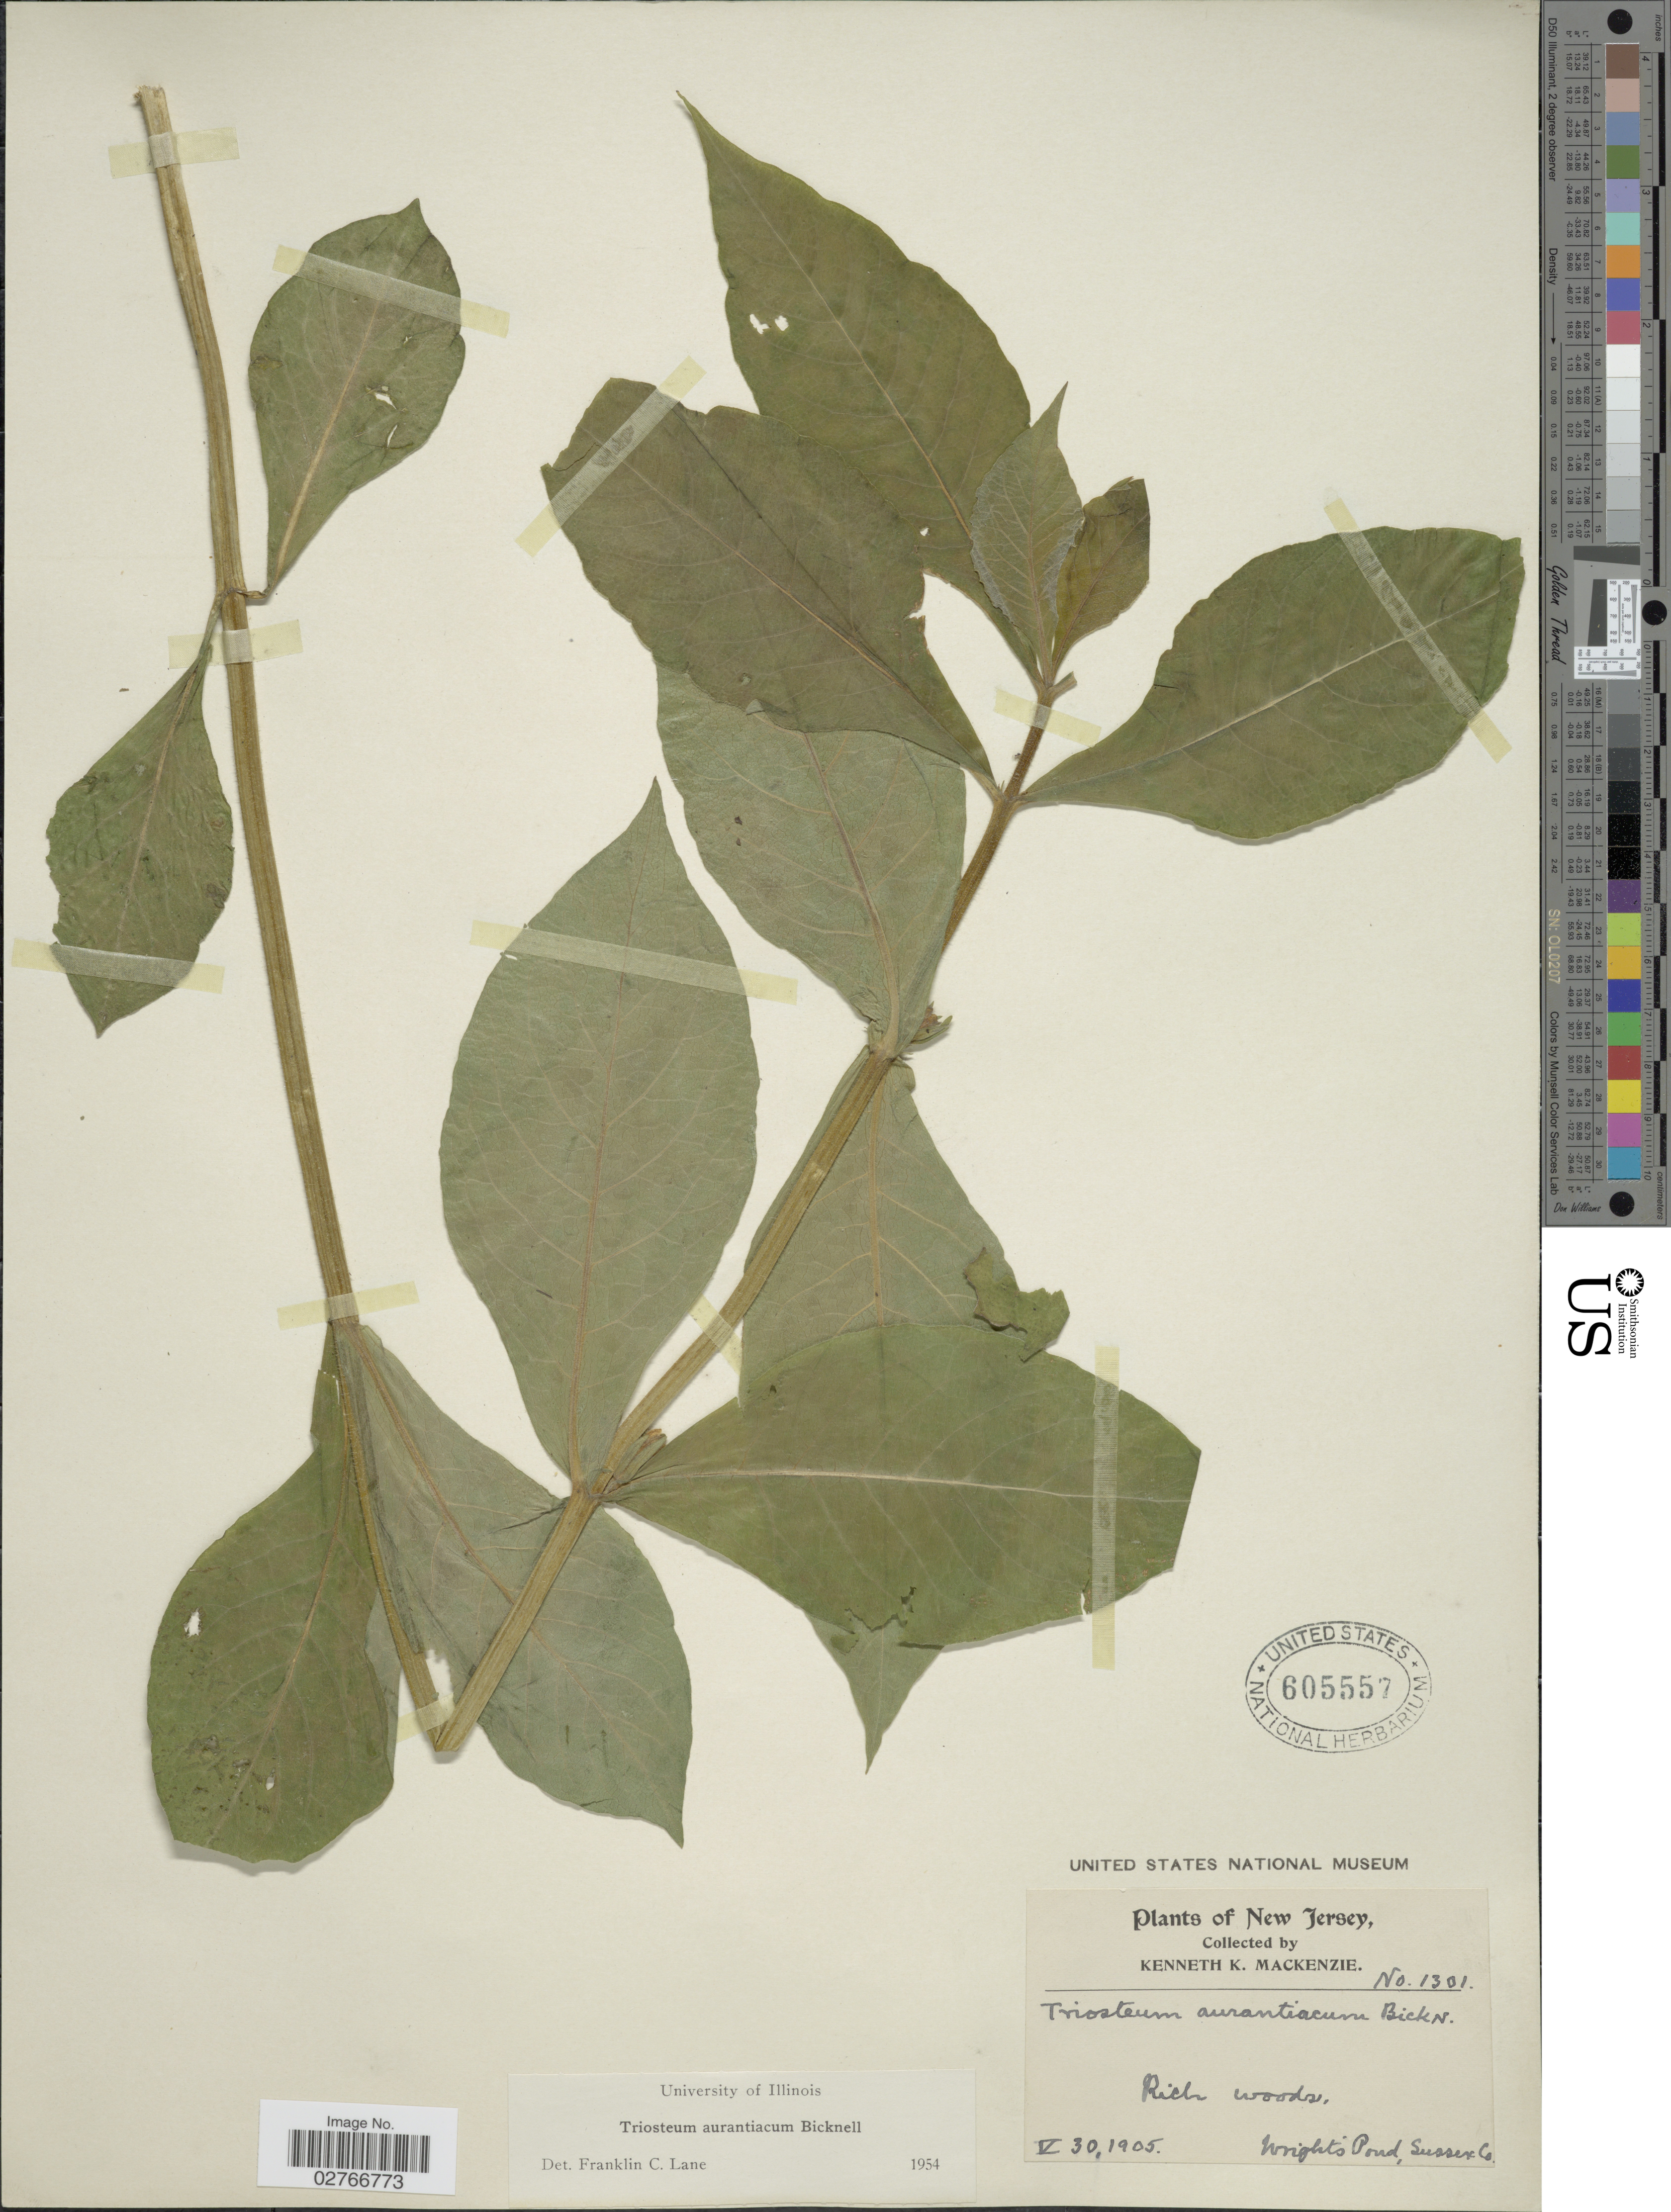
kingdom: Plantae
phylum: Tracheophyta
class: Magnoliopsida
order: Dipsacales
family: Caprifoliaceae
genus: Triosteum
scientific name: Triosteum aurantiacum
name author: E.P. Bicknell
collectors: K. K. Mackenzie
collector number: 1301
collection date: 1905-05-30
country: United States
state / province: New Jersey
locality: Wright's Pond, Sussex Co.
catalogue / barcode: US 605557